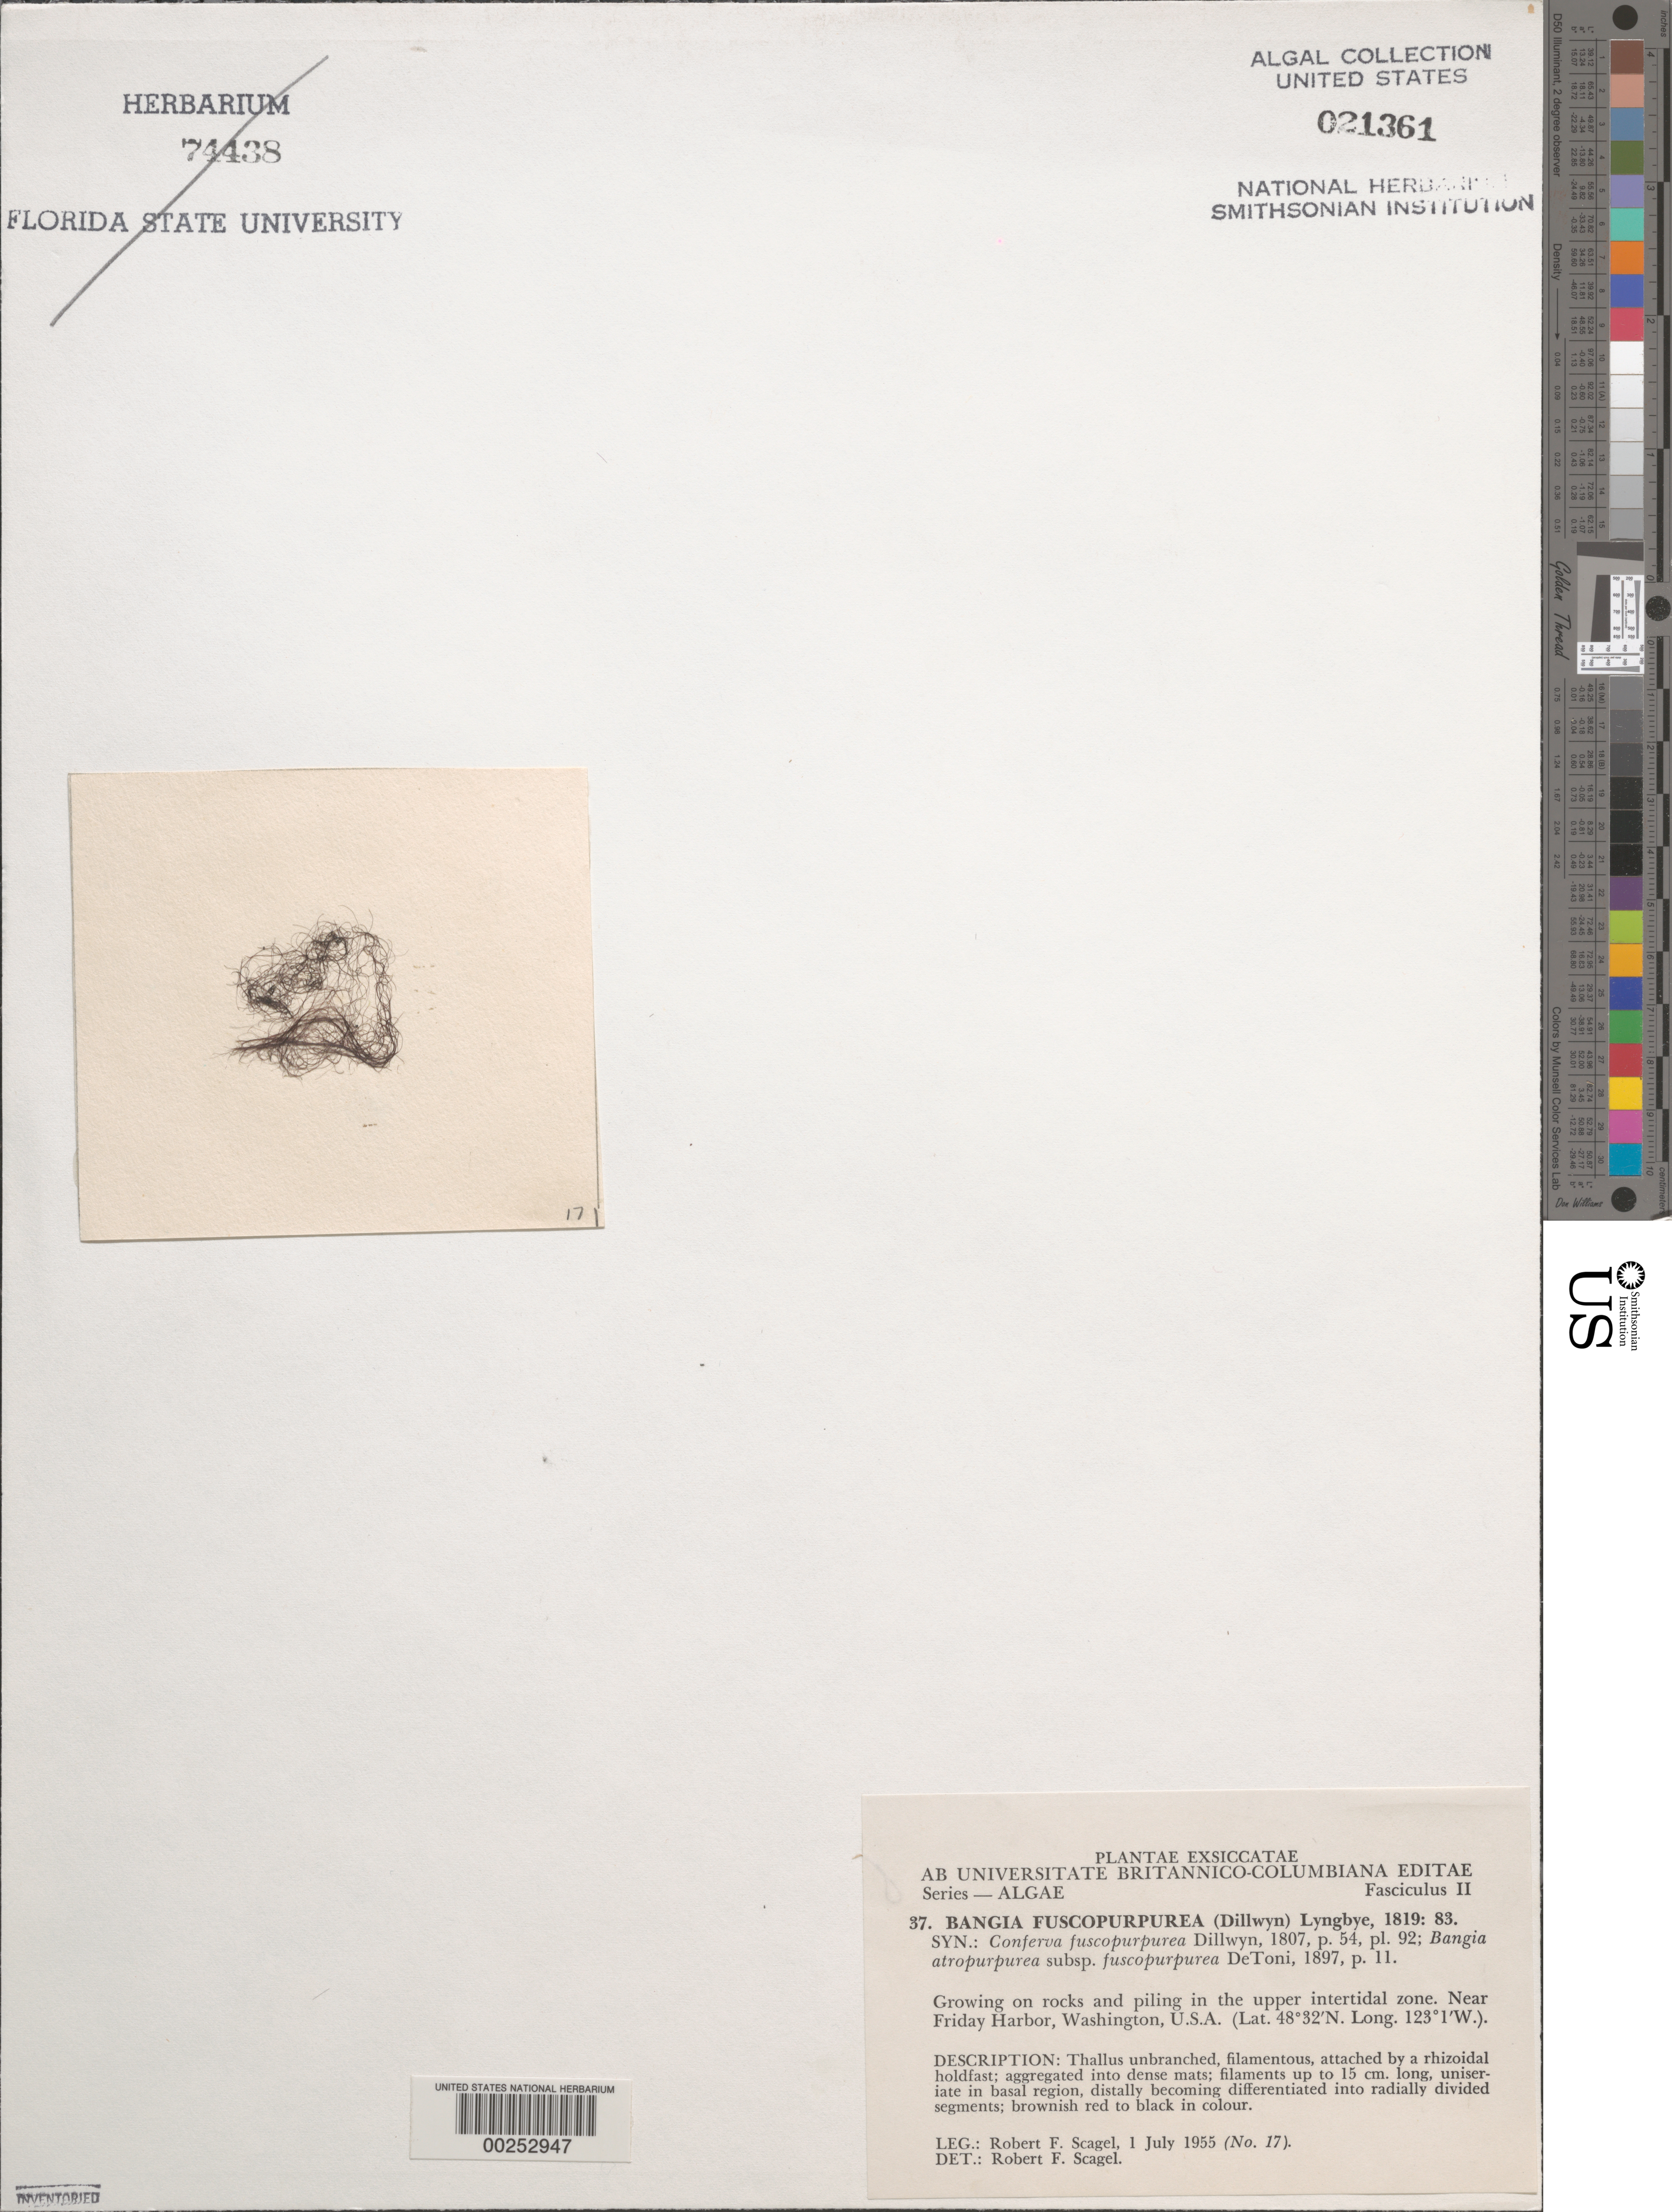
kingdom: Plantae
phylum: Rhodophyta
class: Bangiophyceae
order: Bangiales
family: Bangiaceae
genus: Bangia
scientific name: Bangia fuscopurpurea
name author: (Dillwyn) Lyngb.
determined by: Scagel, R. F.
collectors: R. F. Scagel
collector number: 17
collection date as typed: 01 Jul 1955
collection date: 1955-07-01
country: United States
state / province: Washington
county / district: San Juan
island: San Juan Island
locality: Near Friday Harbor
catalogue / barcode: US 21361